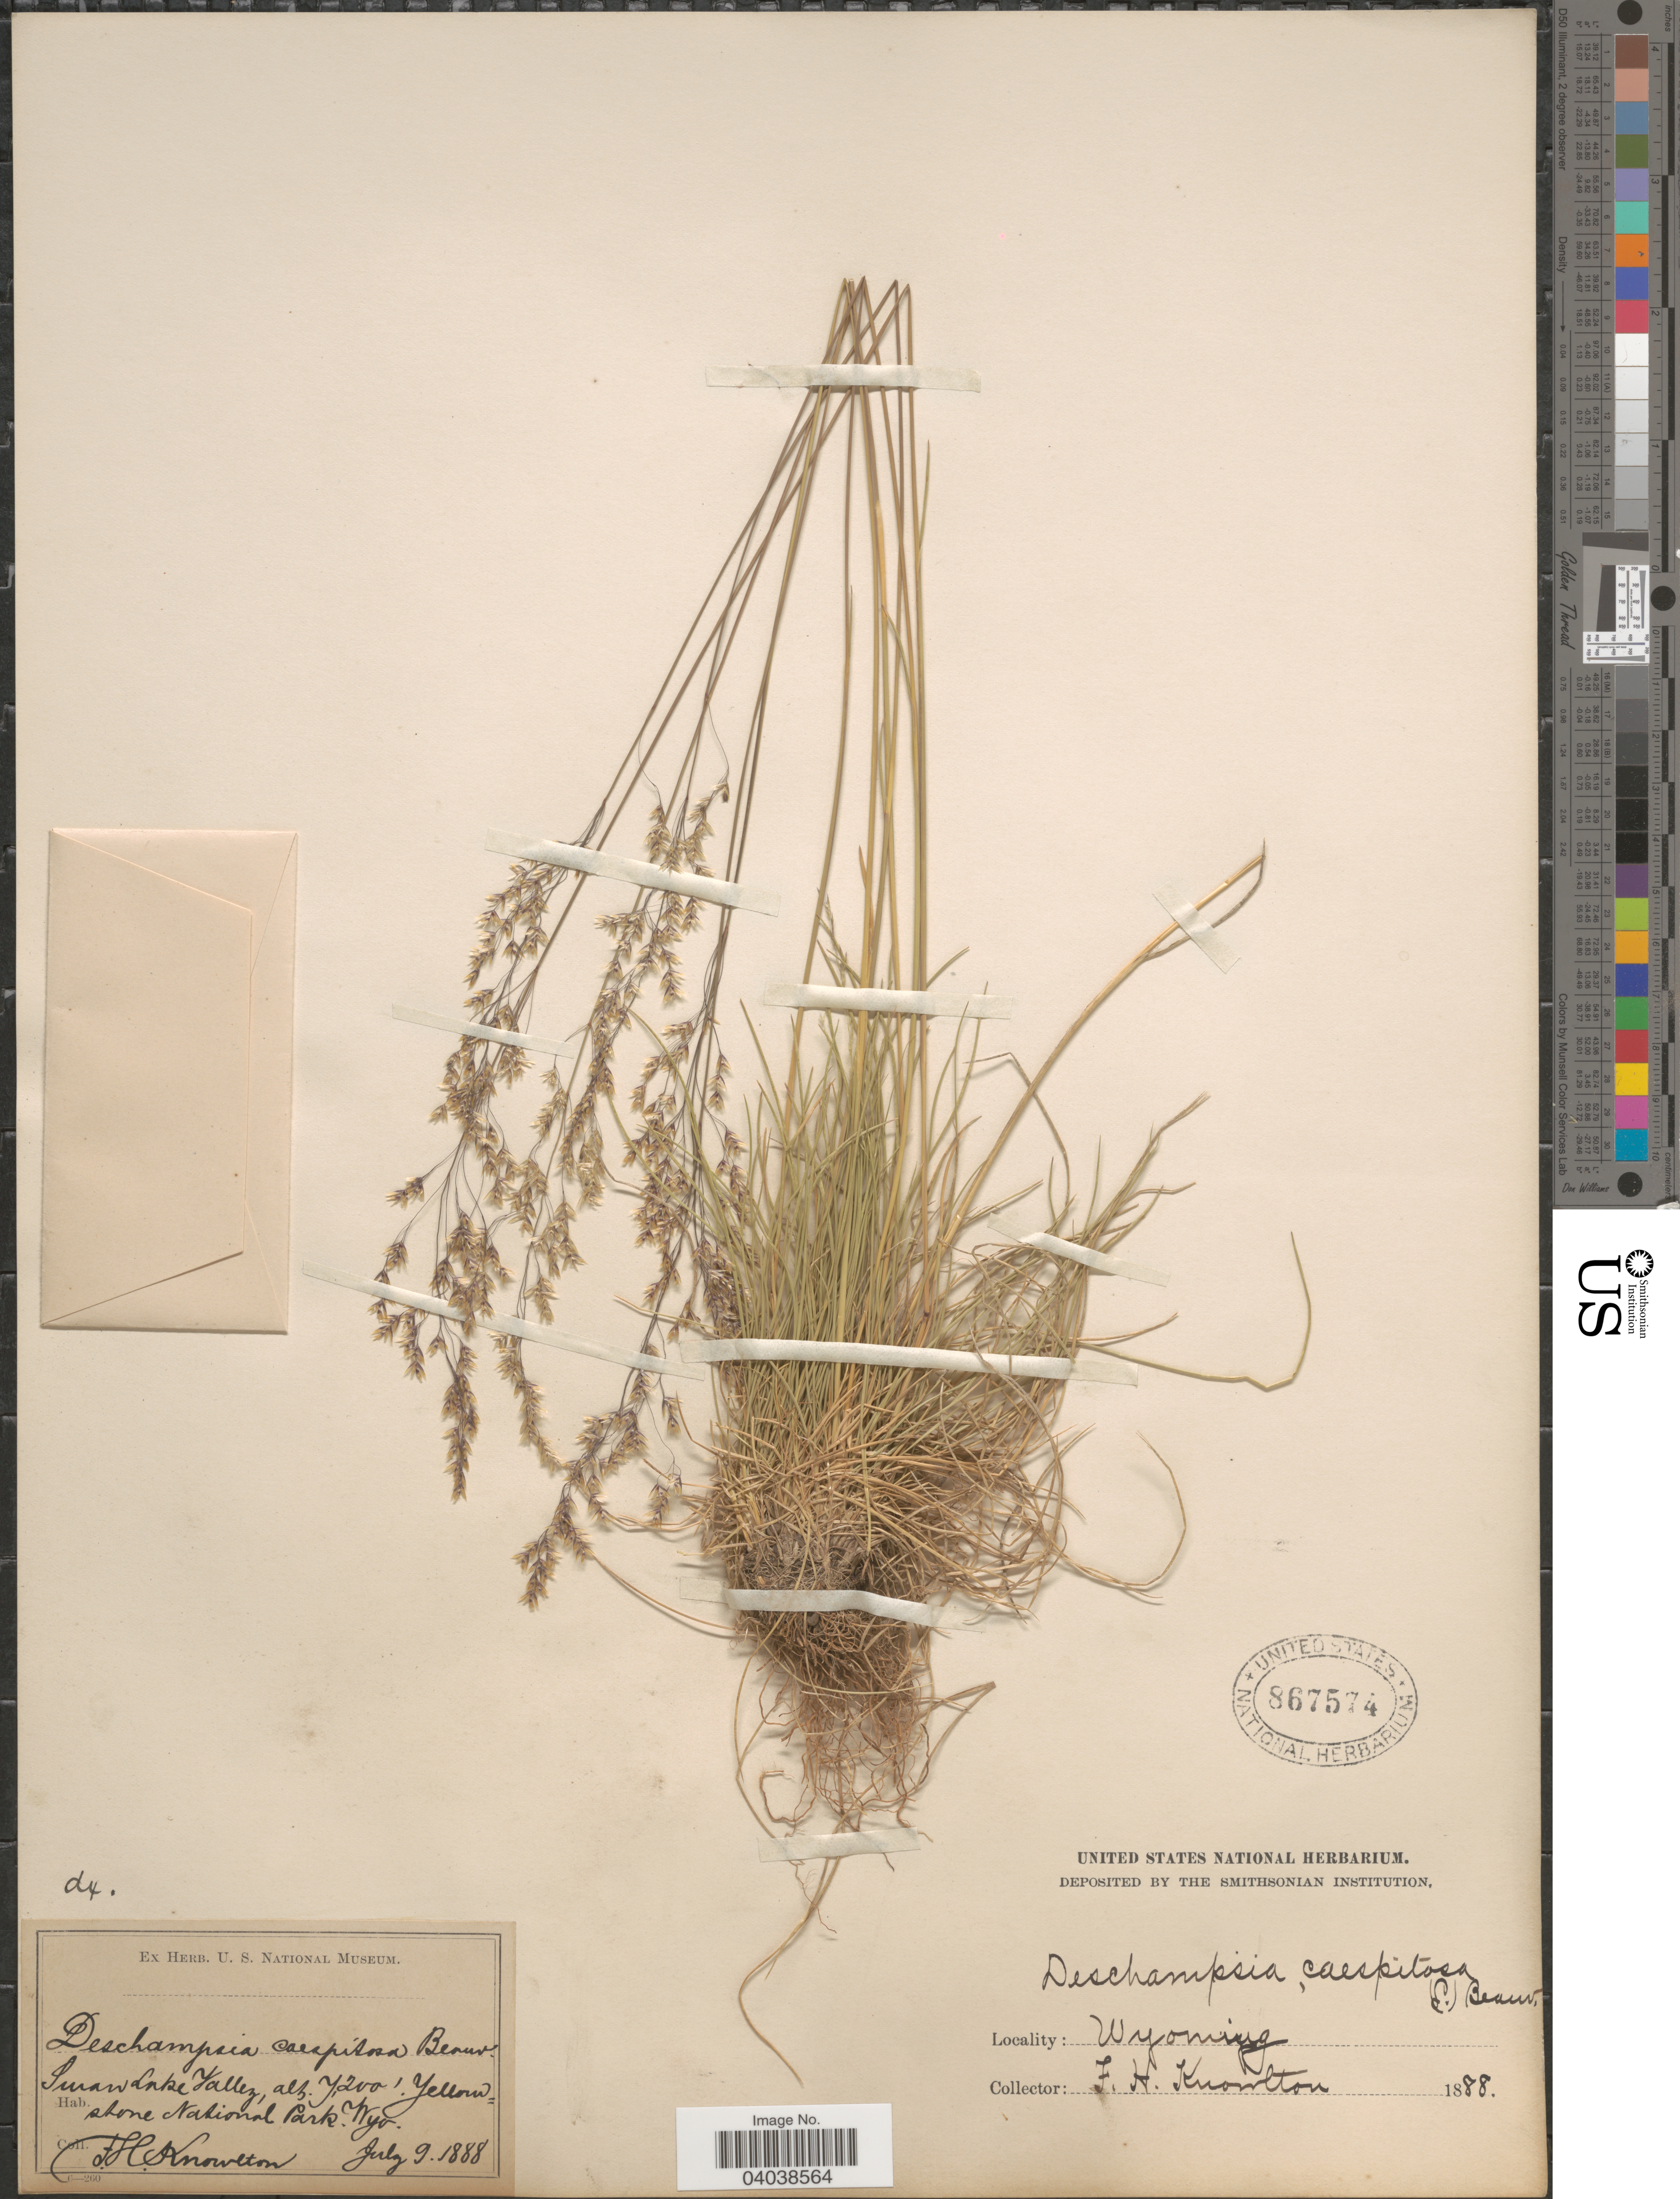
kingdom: Plantae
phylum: Tracheophyta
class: Liliopsida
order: Poales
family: Poaceae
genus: Deschampsia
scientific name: Deschampsia cespitosa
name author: (L.) P. Beauv.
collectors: F. H. Knowlton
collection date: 1888-07-09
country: United States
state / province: Wyoming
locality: Swan Lake Valley, Yellowstone National Park.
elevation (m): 2195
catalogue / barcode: US 867574